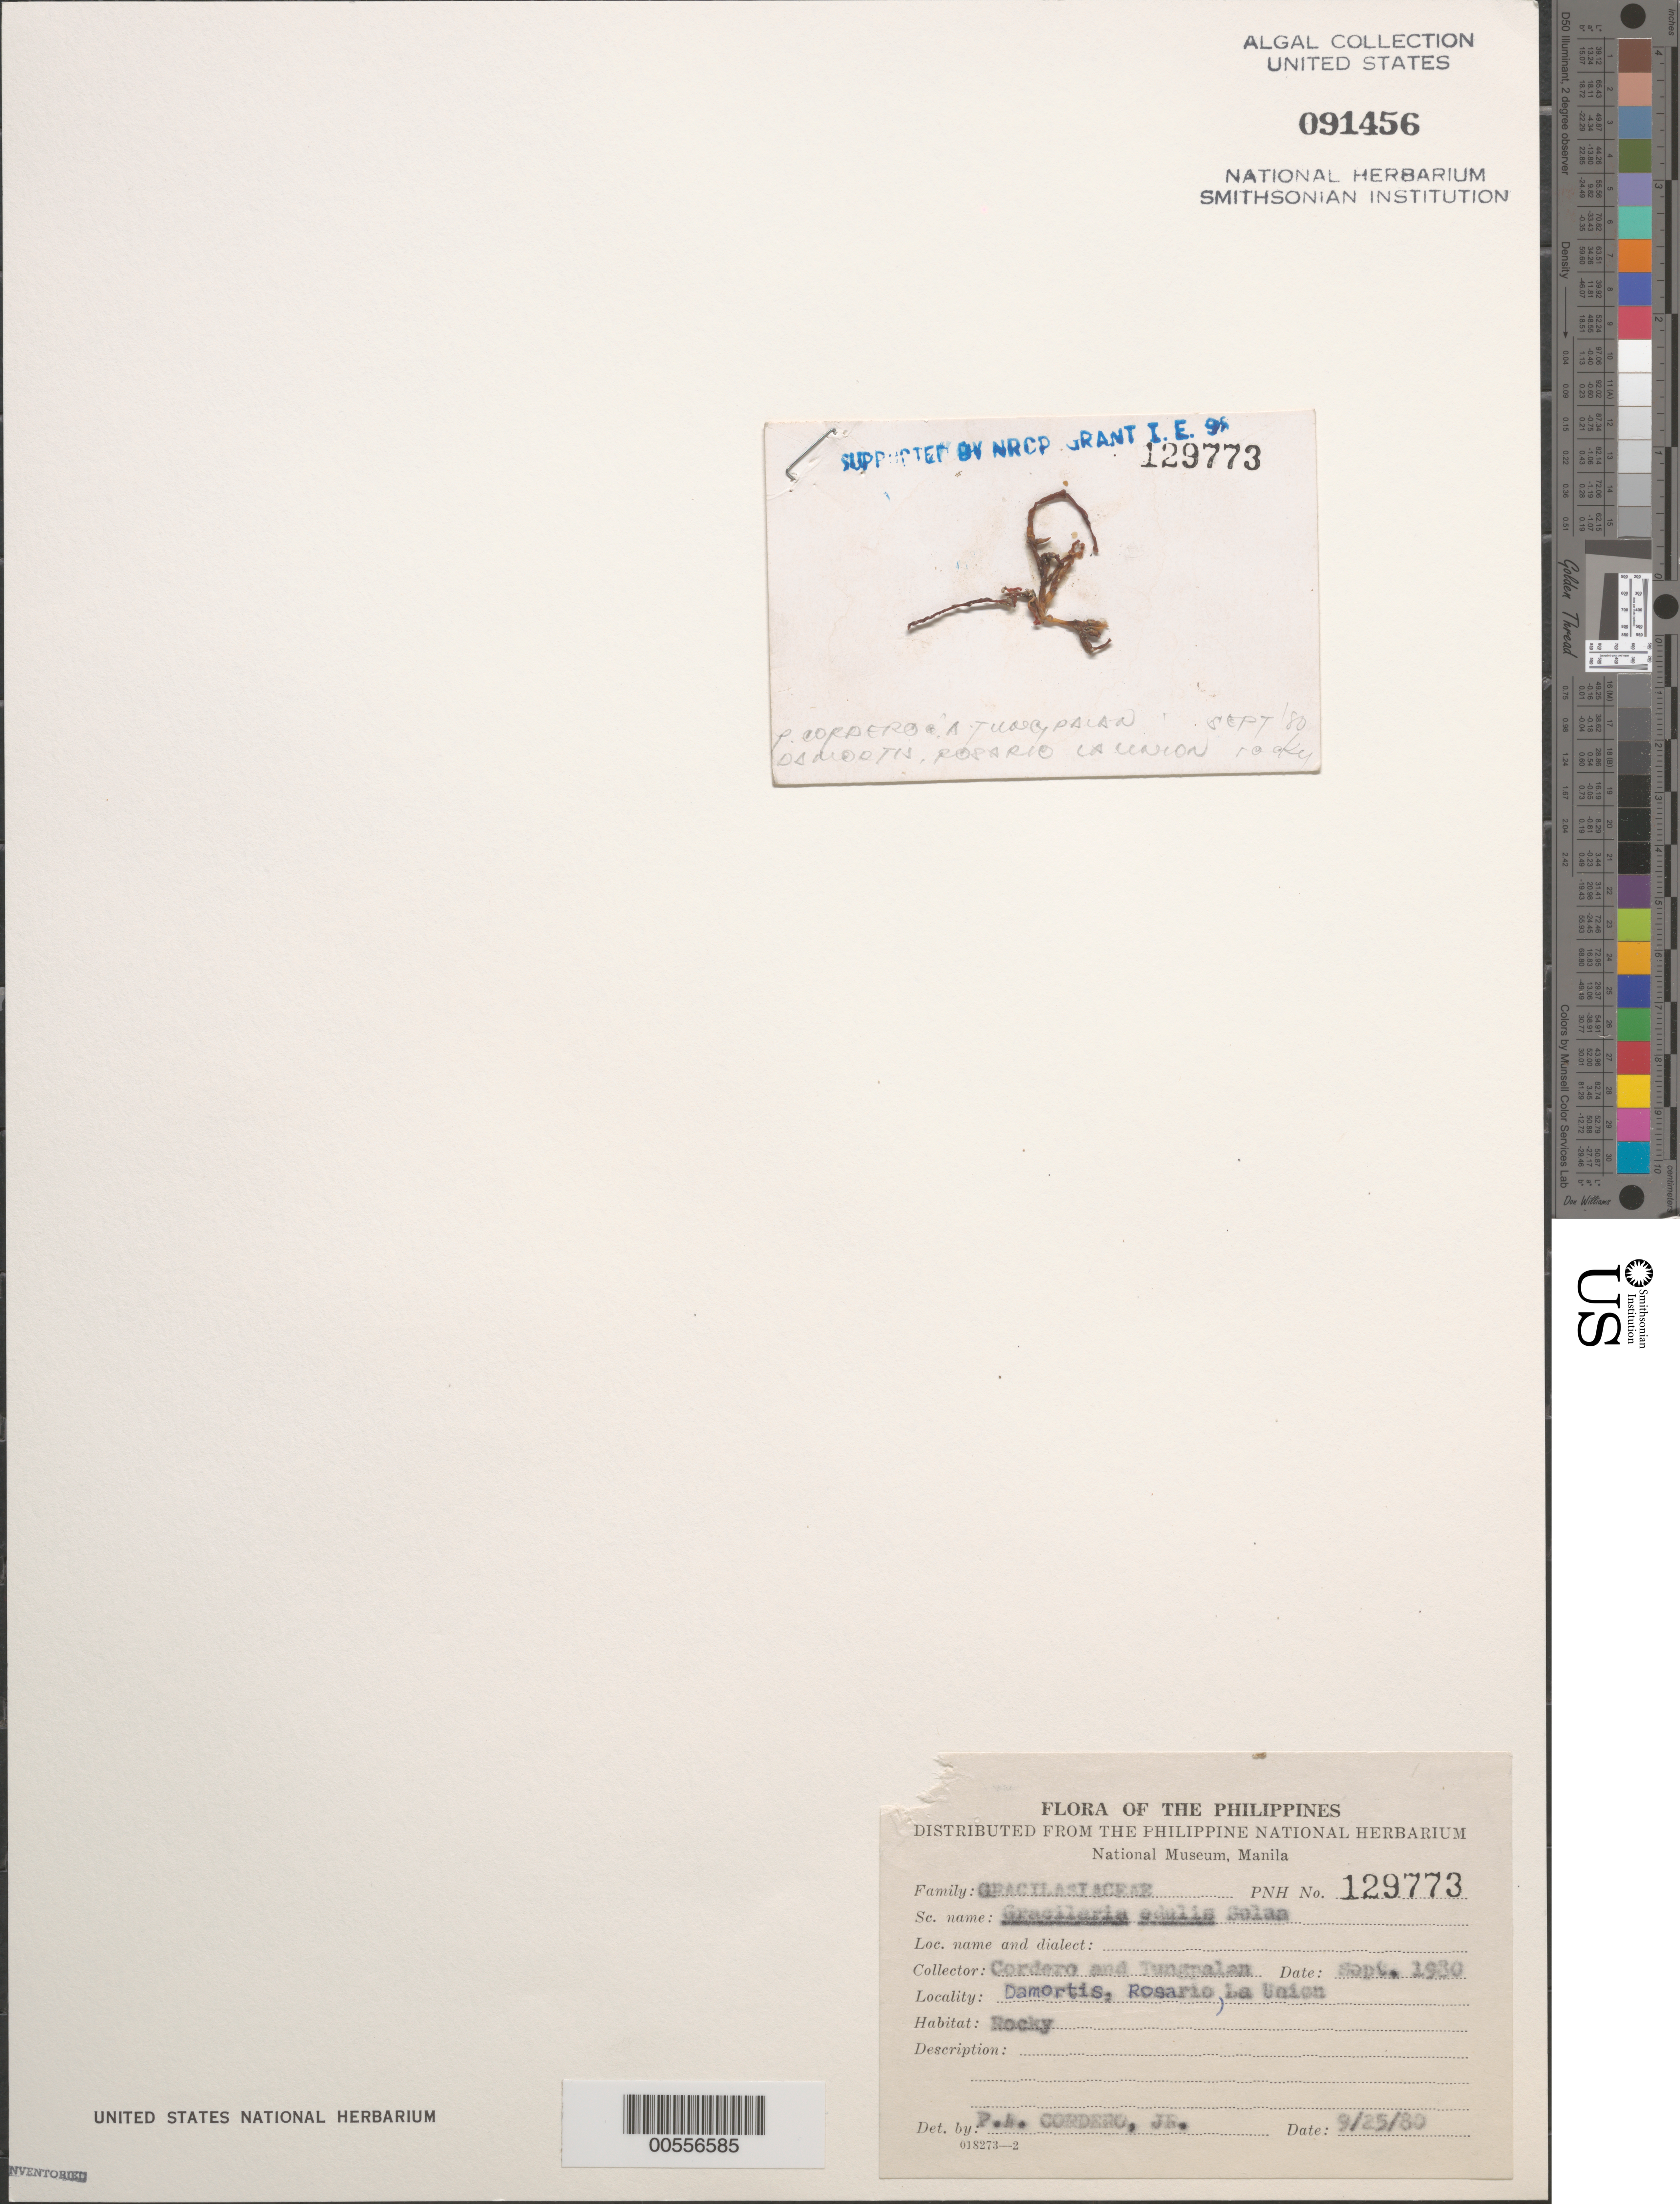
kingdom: Plantae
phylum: Rhodophyta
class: Florideophyceae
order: Gracilariales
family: Gracilariaceae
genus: Gracilaria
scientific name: Gracilaria edulis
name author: (S.G. Gmel.) P.C. Silva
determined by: Cordero, P. A., Jr.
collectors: P. A. Cordero & A. Tungpalan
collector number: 129773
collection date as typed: Sep 1980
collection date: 1980-09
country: Philippines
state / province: Ilocos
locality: Damortis, rosario, la union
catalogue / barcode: US 91456